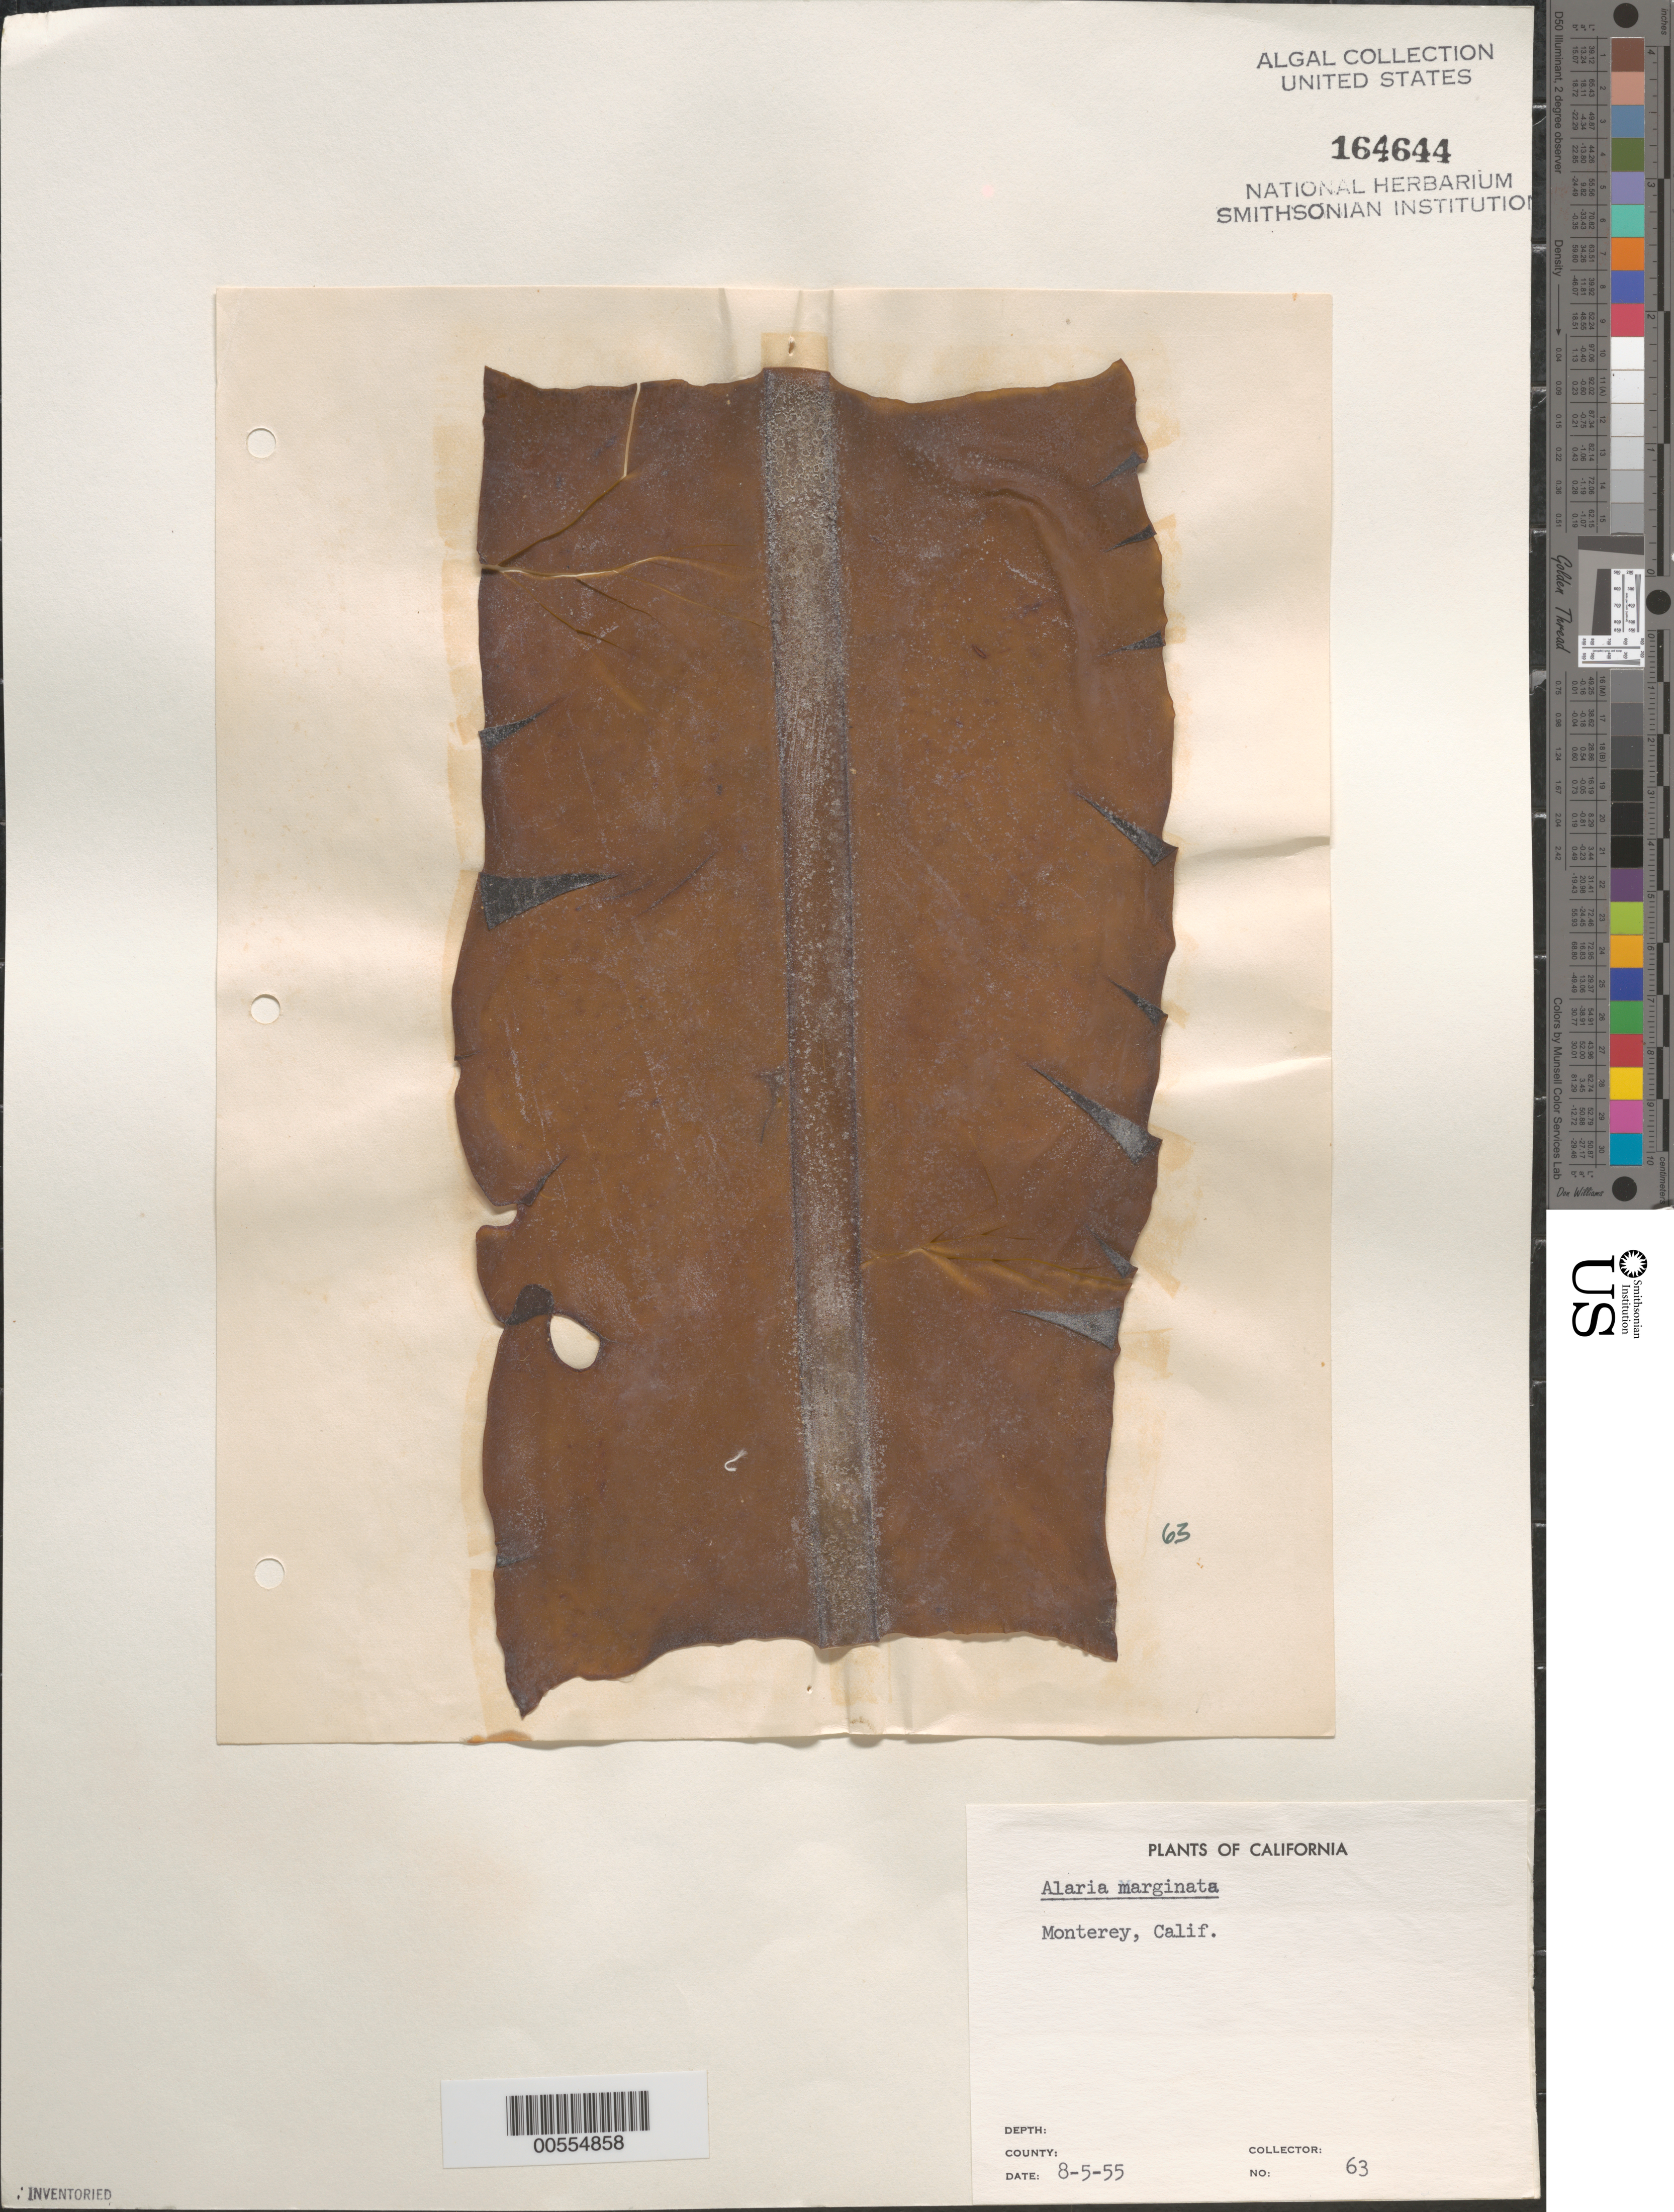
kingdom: Chromista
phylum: Ochrophyta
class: Phaeophyceae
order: Laminariales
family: Alariaceae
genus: Alaria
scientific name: Alaria marginata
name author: Ruiz & Pav.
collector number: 63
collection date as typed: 05 Aug 1955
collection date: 1955-08-05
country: United States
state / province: California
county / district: Monterey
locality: Monterey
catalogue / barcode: US 164644